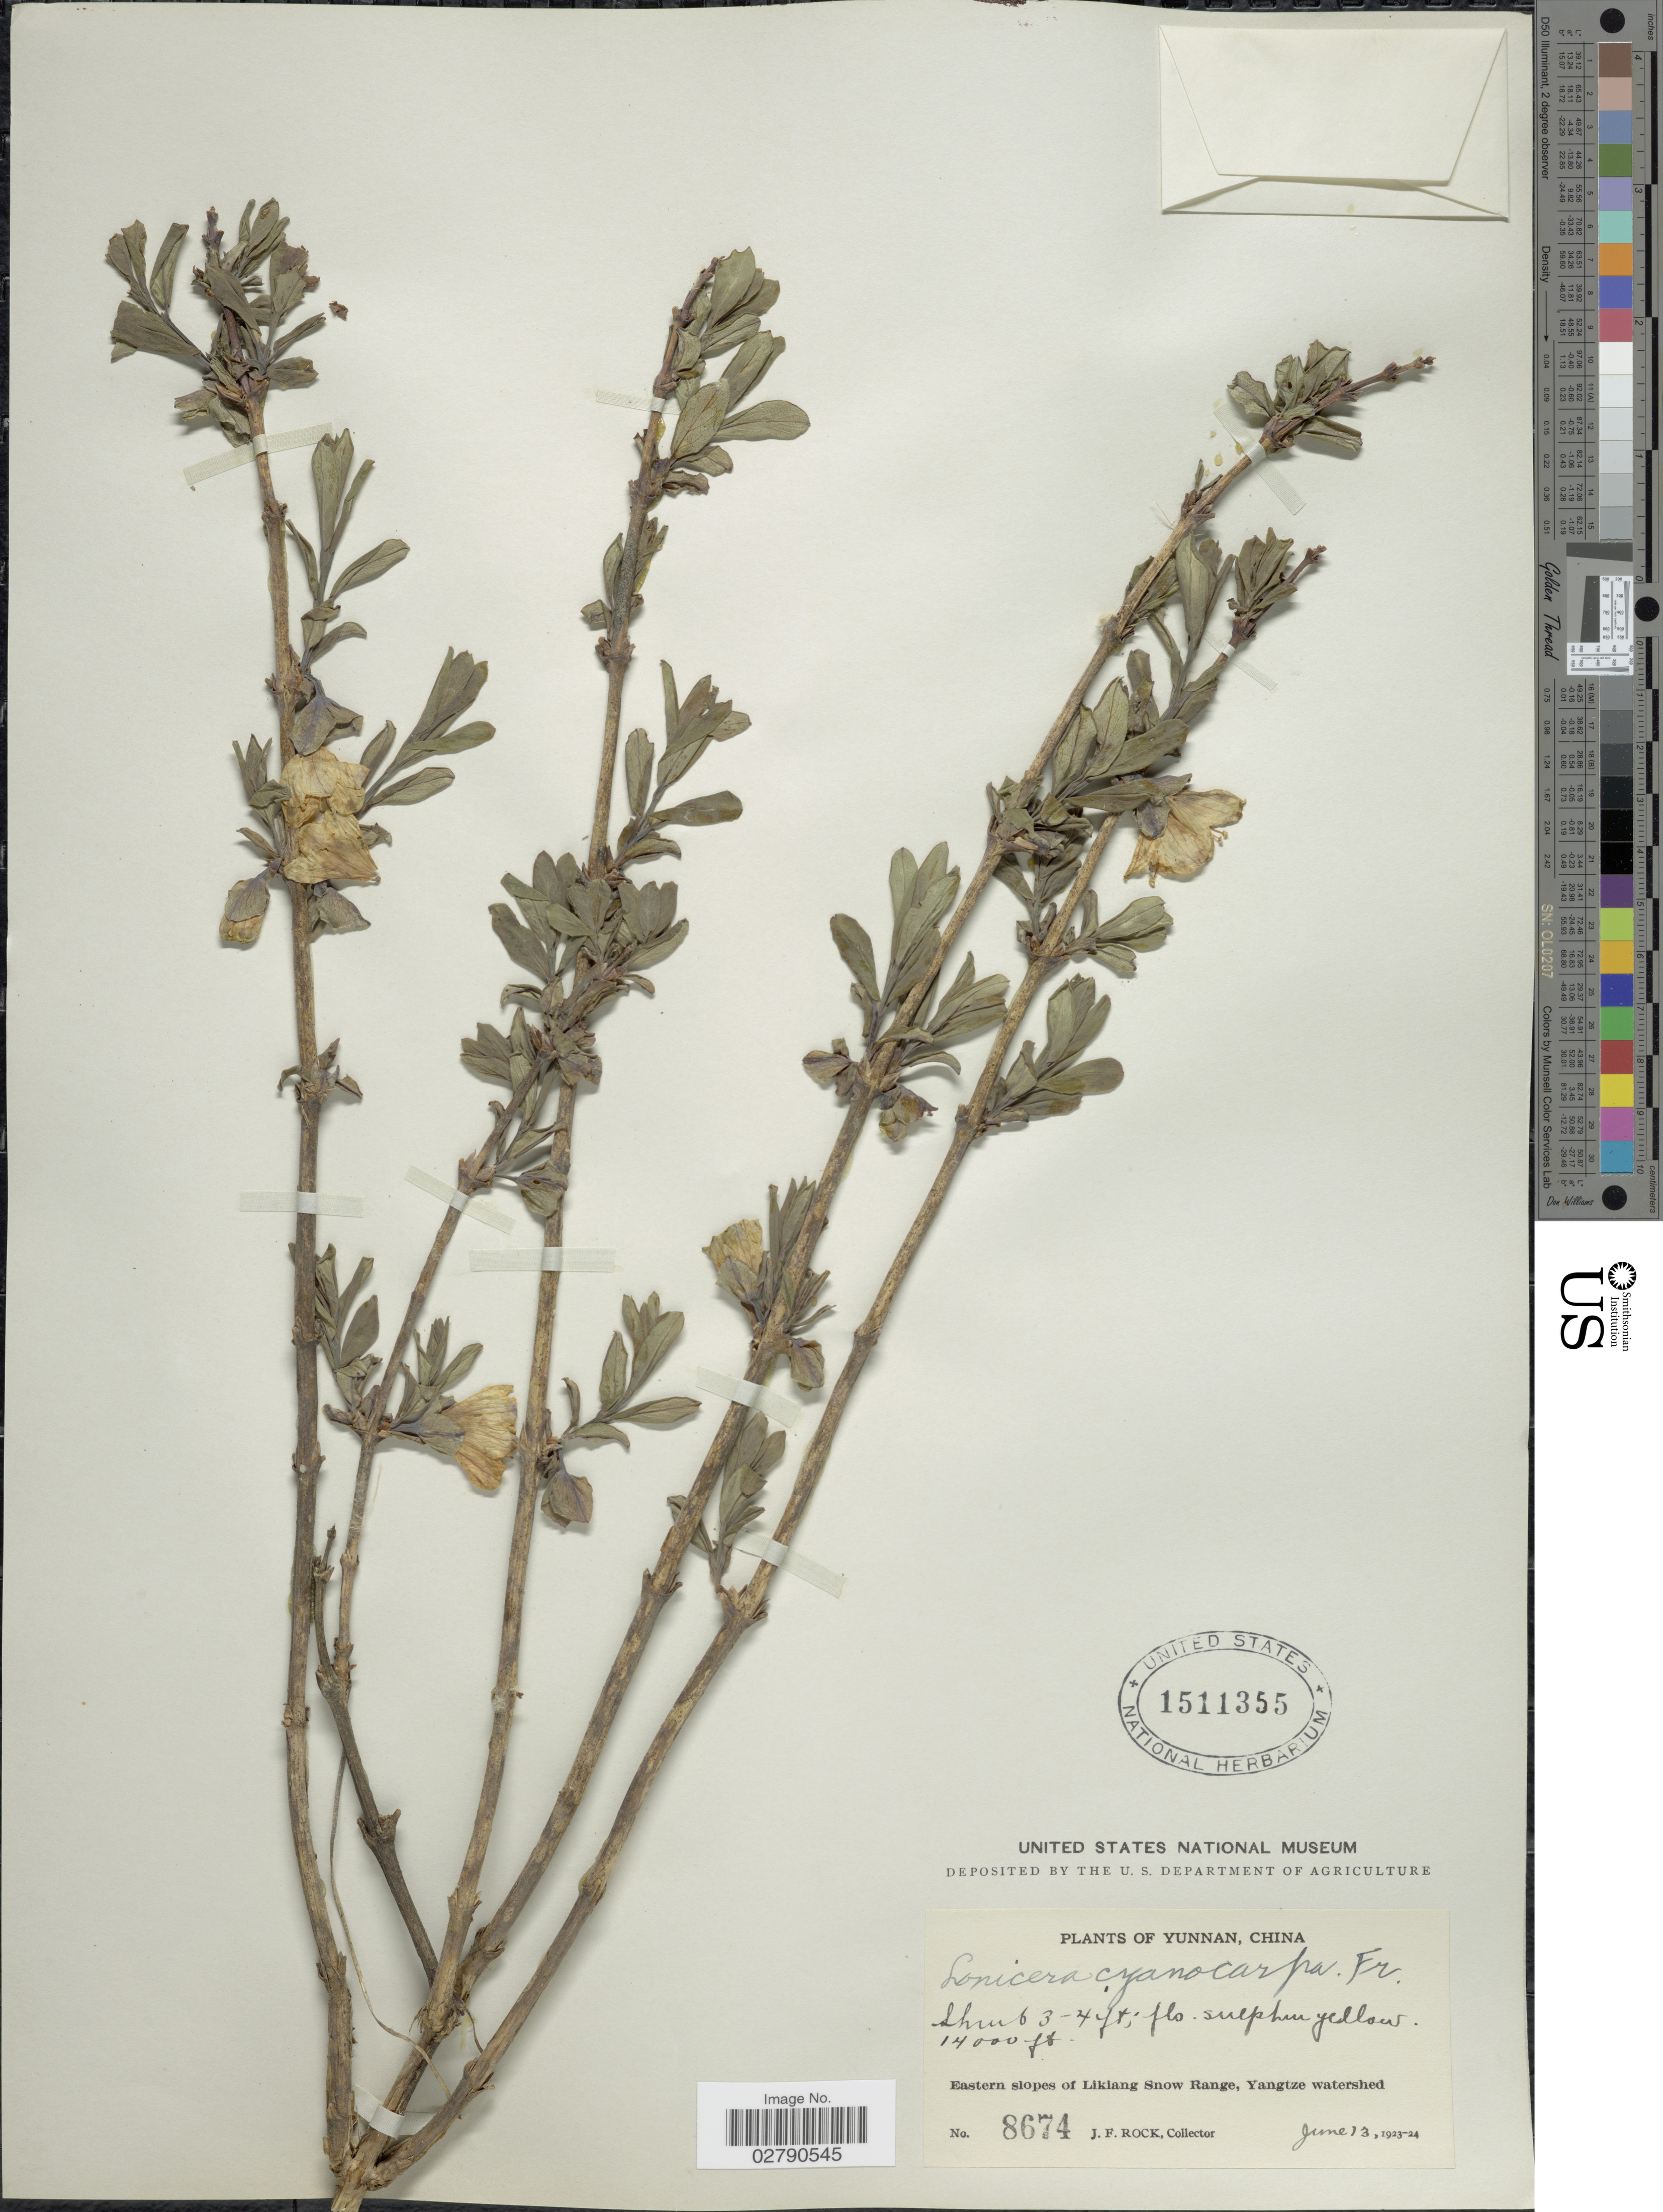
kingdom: Plantae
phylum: Tracheophyta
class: Magnoliopsida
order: Dipsacales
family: Caprifoliaceae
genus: Lonicera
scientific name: Lonicera cyanocarpa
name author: Franch.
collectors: J. Rock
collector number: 8674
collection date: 1923-06-13/1924-06-13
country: China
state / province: Yunnan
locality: Eastern slopes of Likiang Snow Range, Yangtze watershed.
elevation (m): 4267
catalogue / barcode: US 1511355